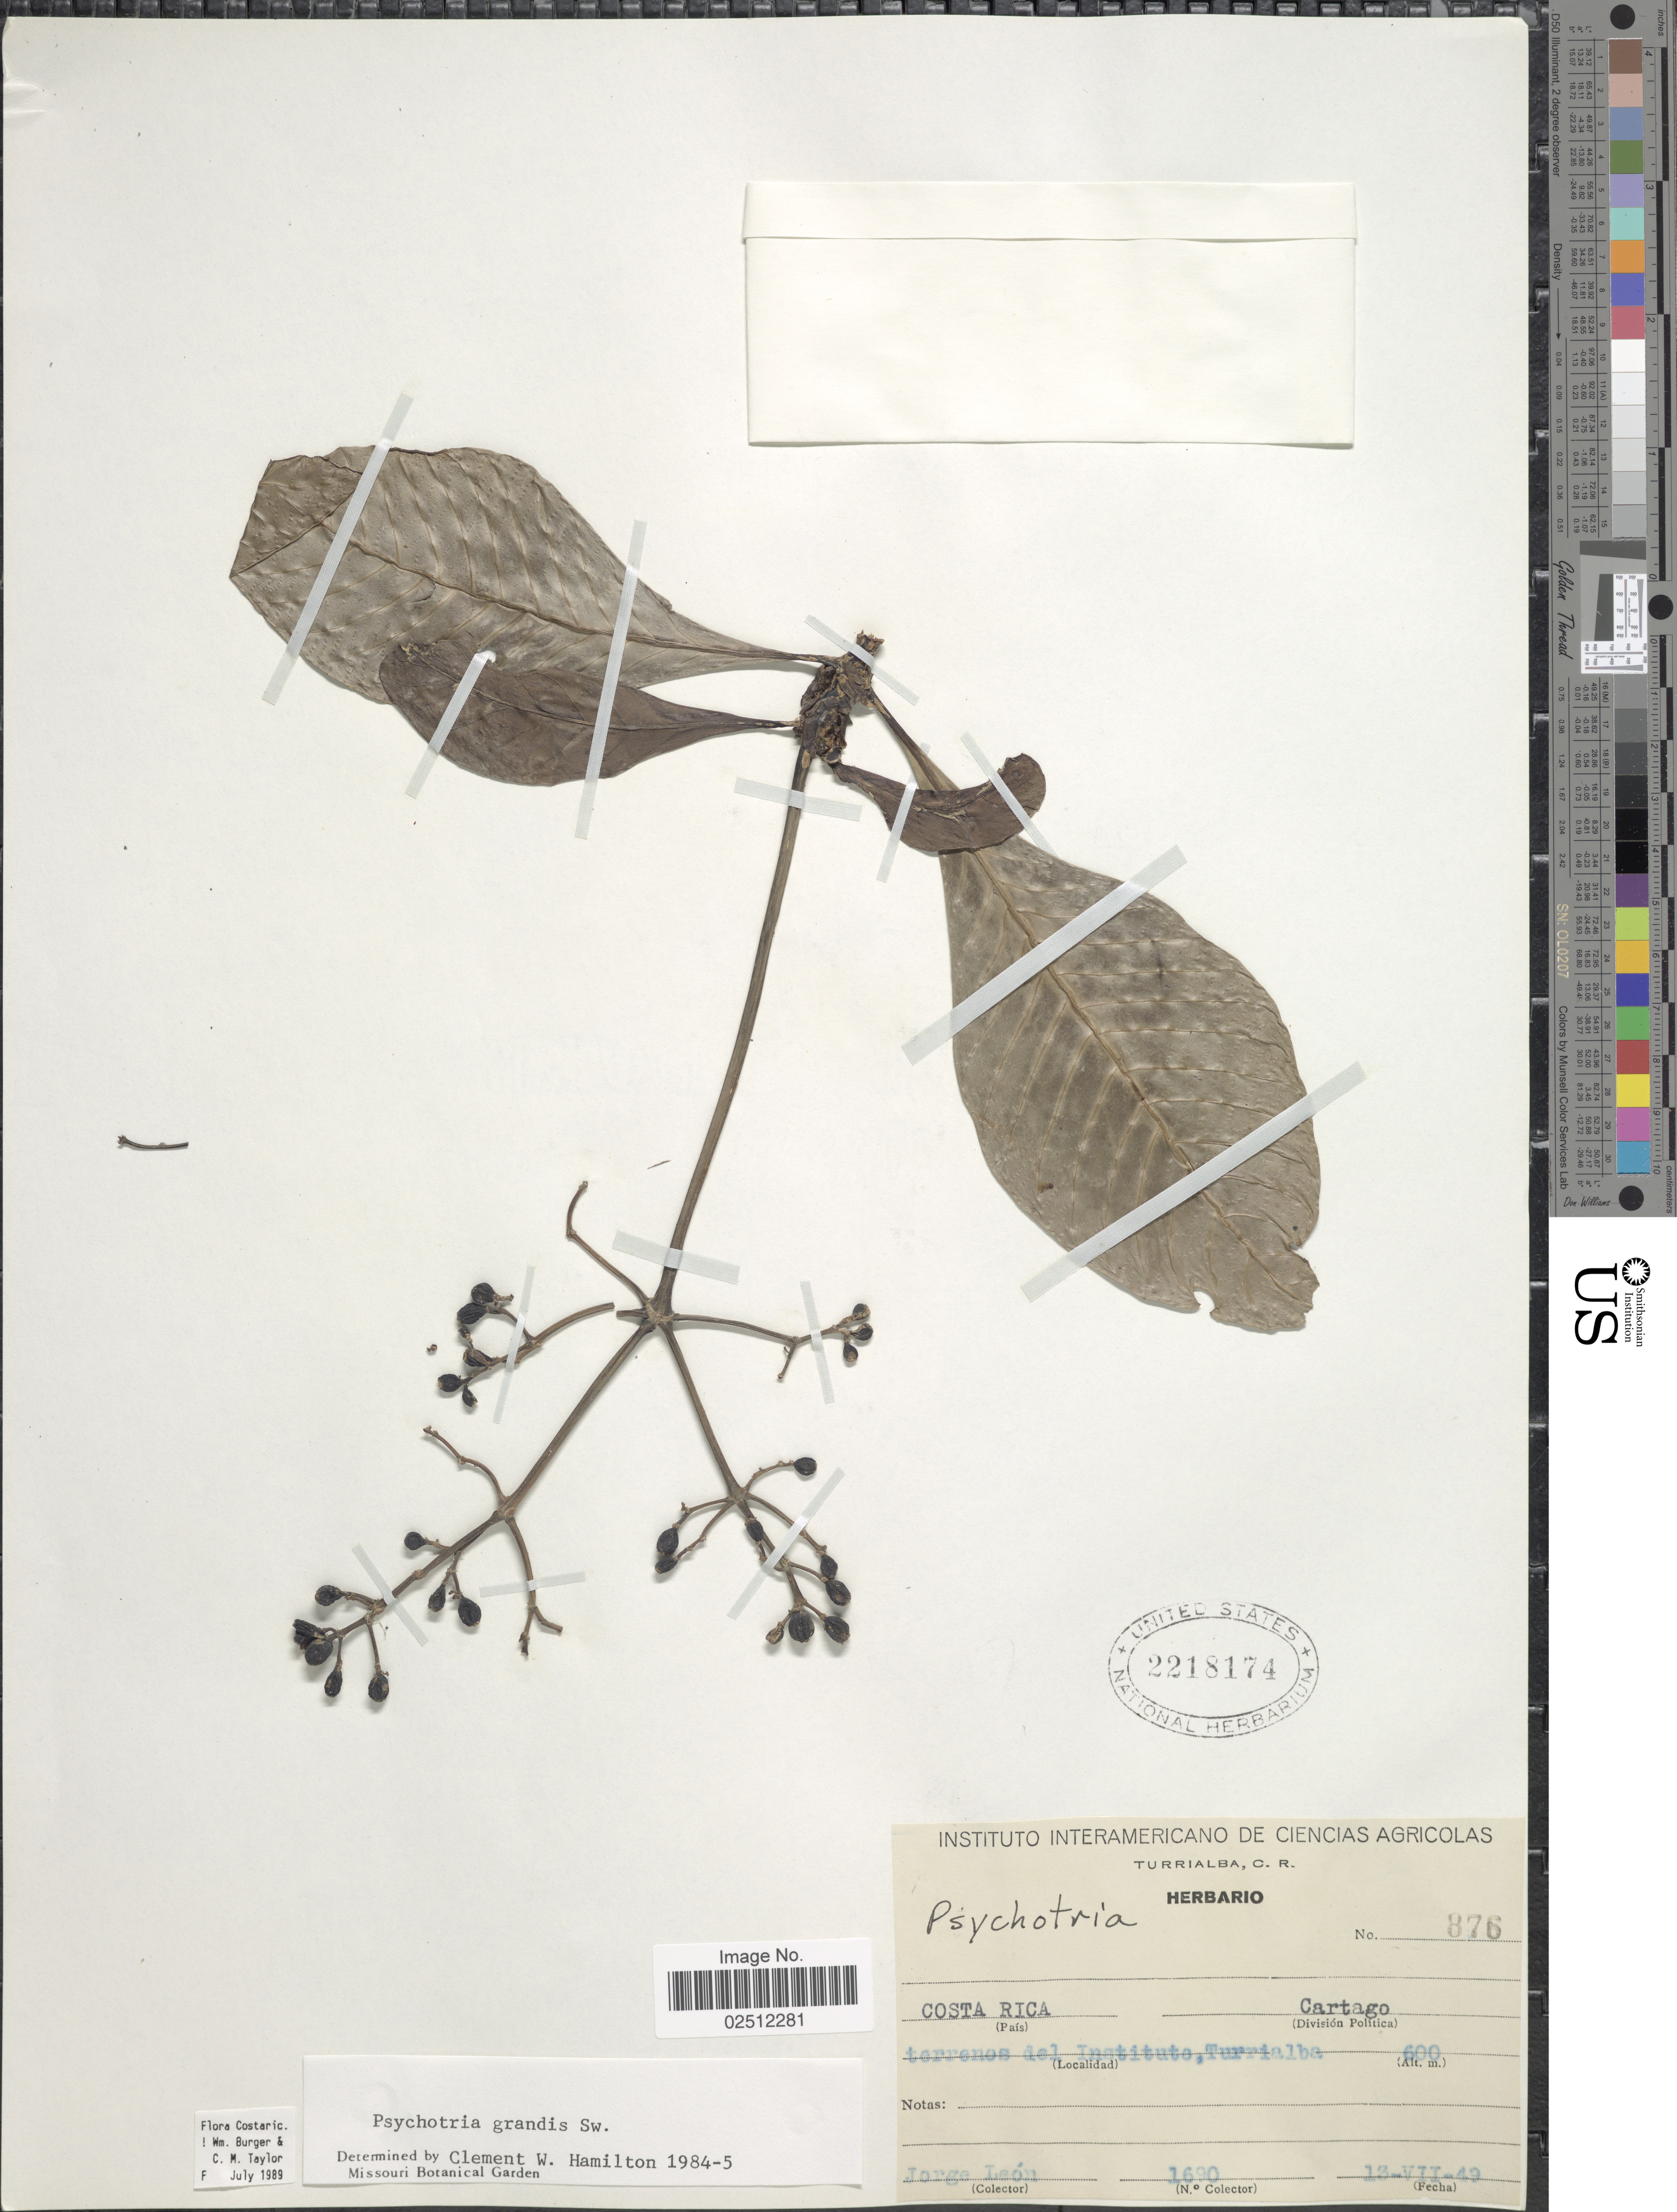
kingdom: Plantae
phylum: Tracheophyta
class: Magnoliopsida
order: Gentianales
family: Rubiaceae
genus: Psychotria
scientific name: Psychotria grandis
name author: Sw.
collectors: J. León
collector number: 1690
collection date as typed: Transcribed d/m/y: 13/7/49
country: Costa Rica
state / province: Cartago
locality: División Política Cartago, terrenos del Instituto, Turrialba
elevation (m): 600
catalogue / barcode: US 2218174